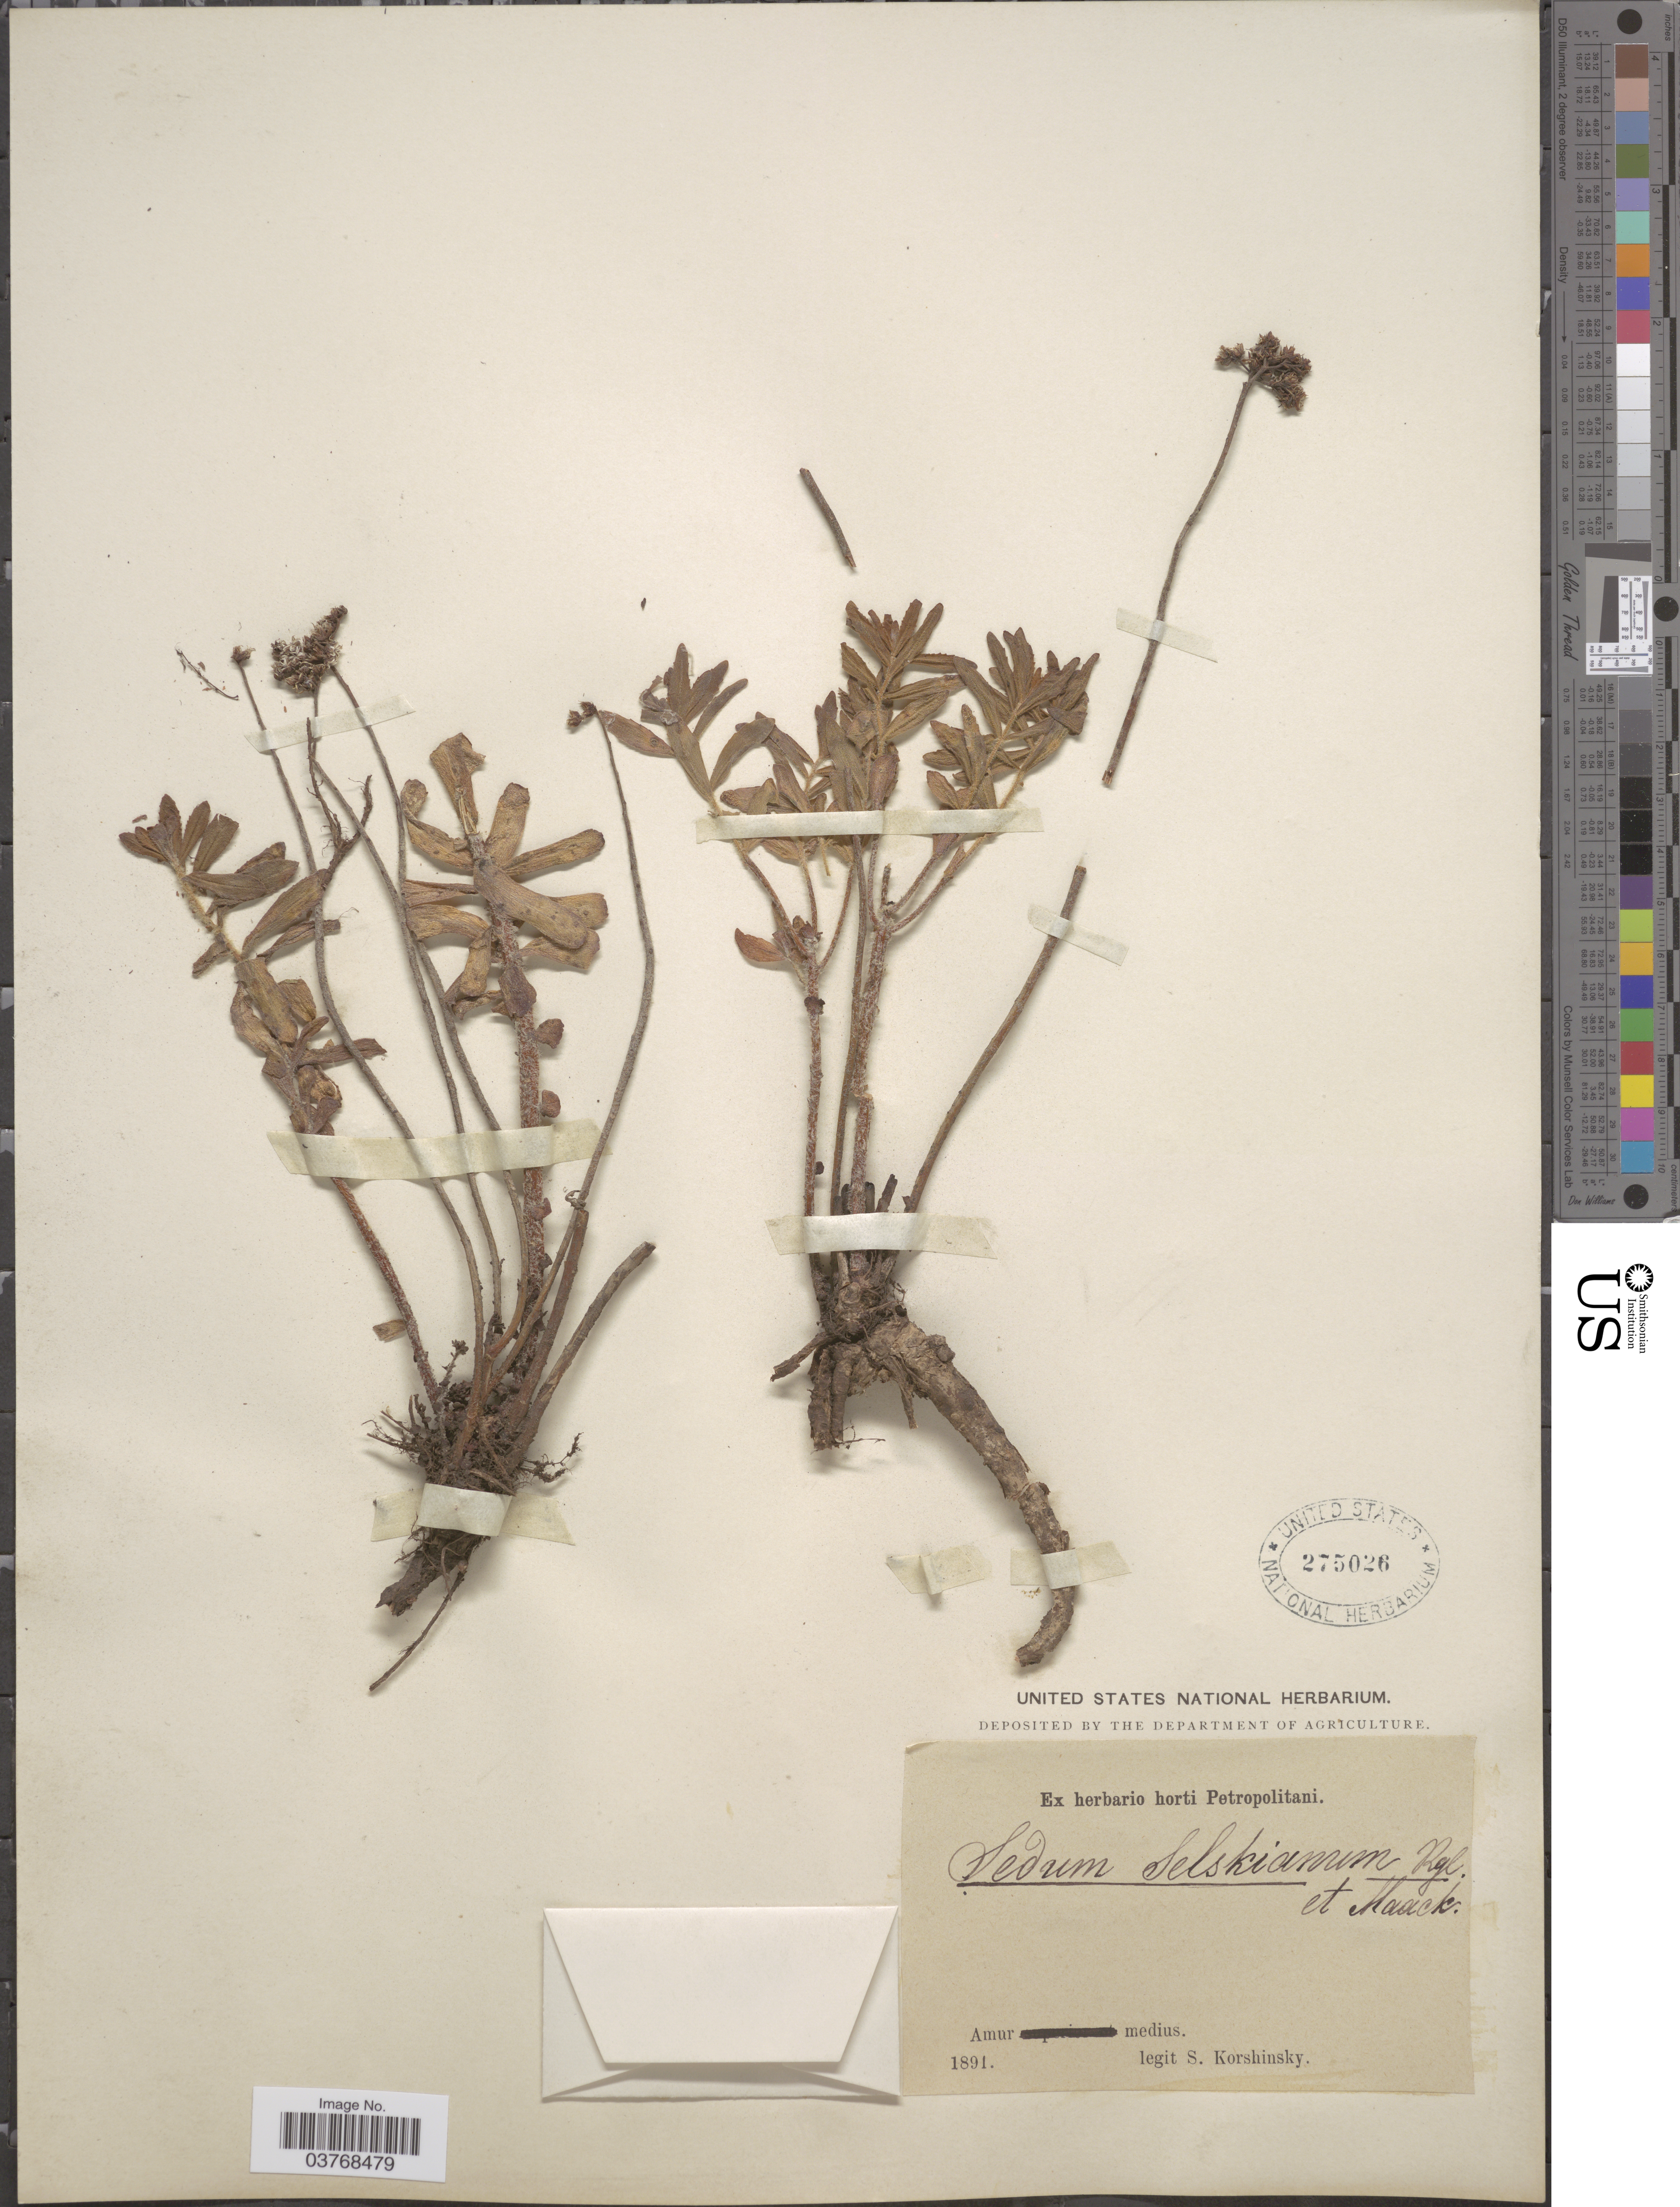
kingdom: Plantae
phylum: Tracheophyta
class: Magnoliopsida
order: Saxifragales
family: Crassulaceae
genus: Phedimus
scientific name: Phedimus selskianus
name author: (Regel & Maack) 't Hart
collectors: S. I. Korshinsky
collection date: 1891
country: Russian Federation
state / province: Amur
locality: Amur medius.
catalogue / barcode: US 275026